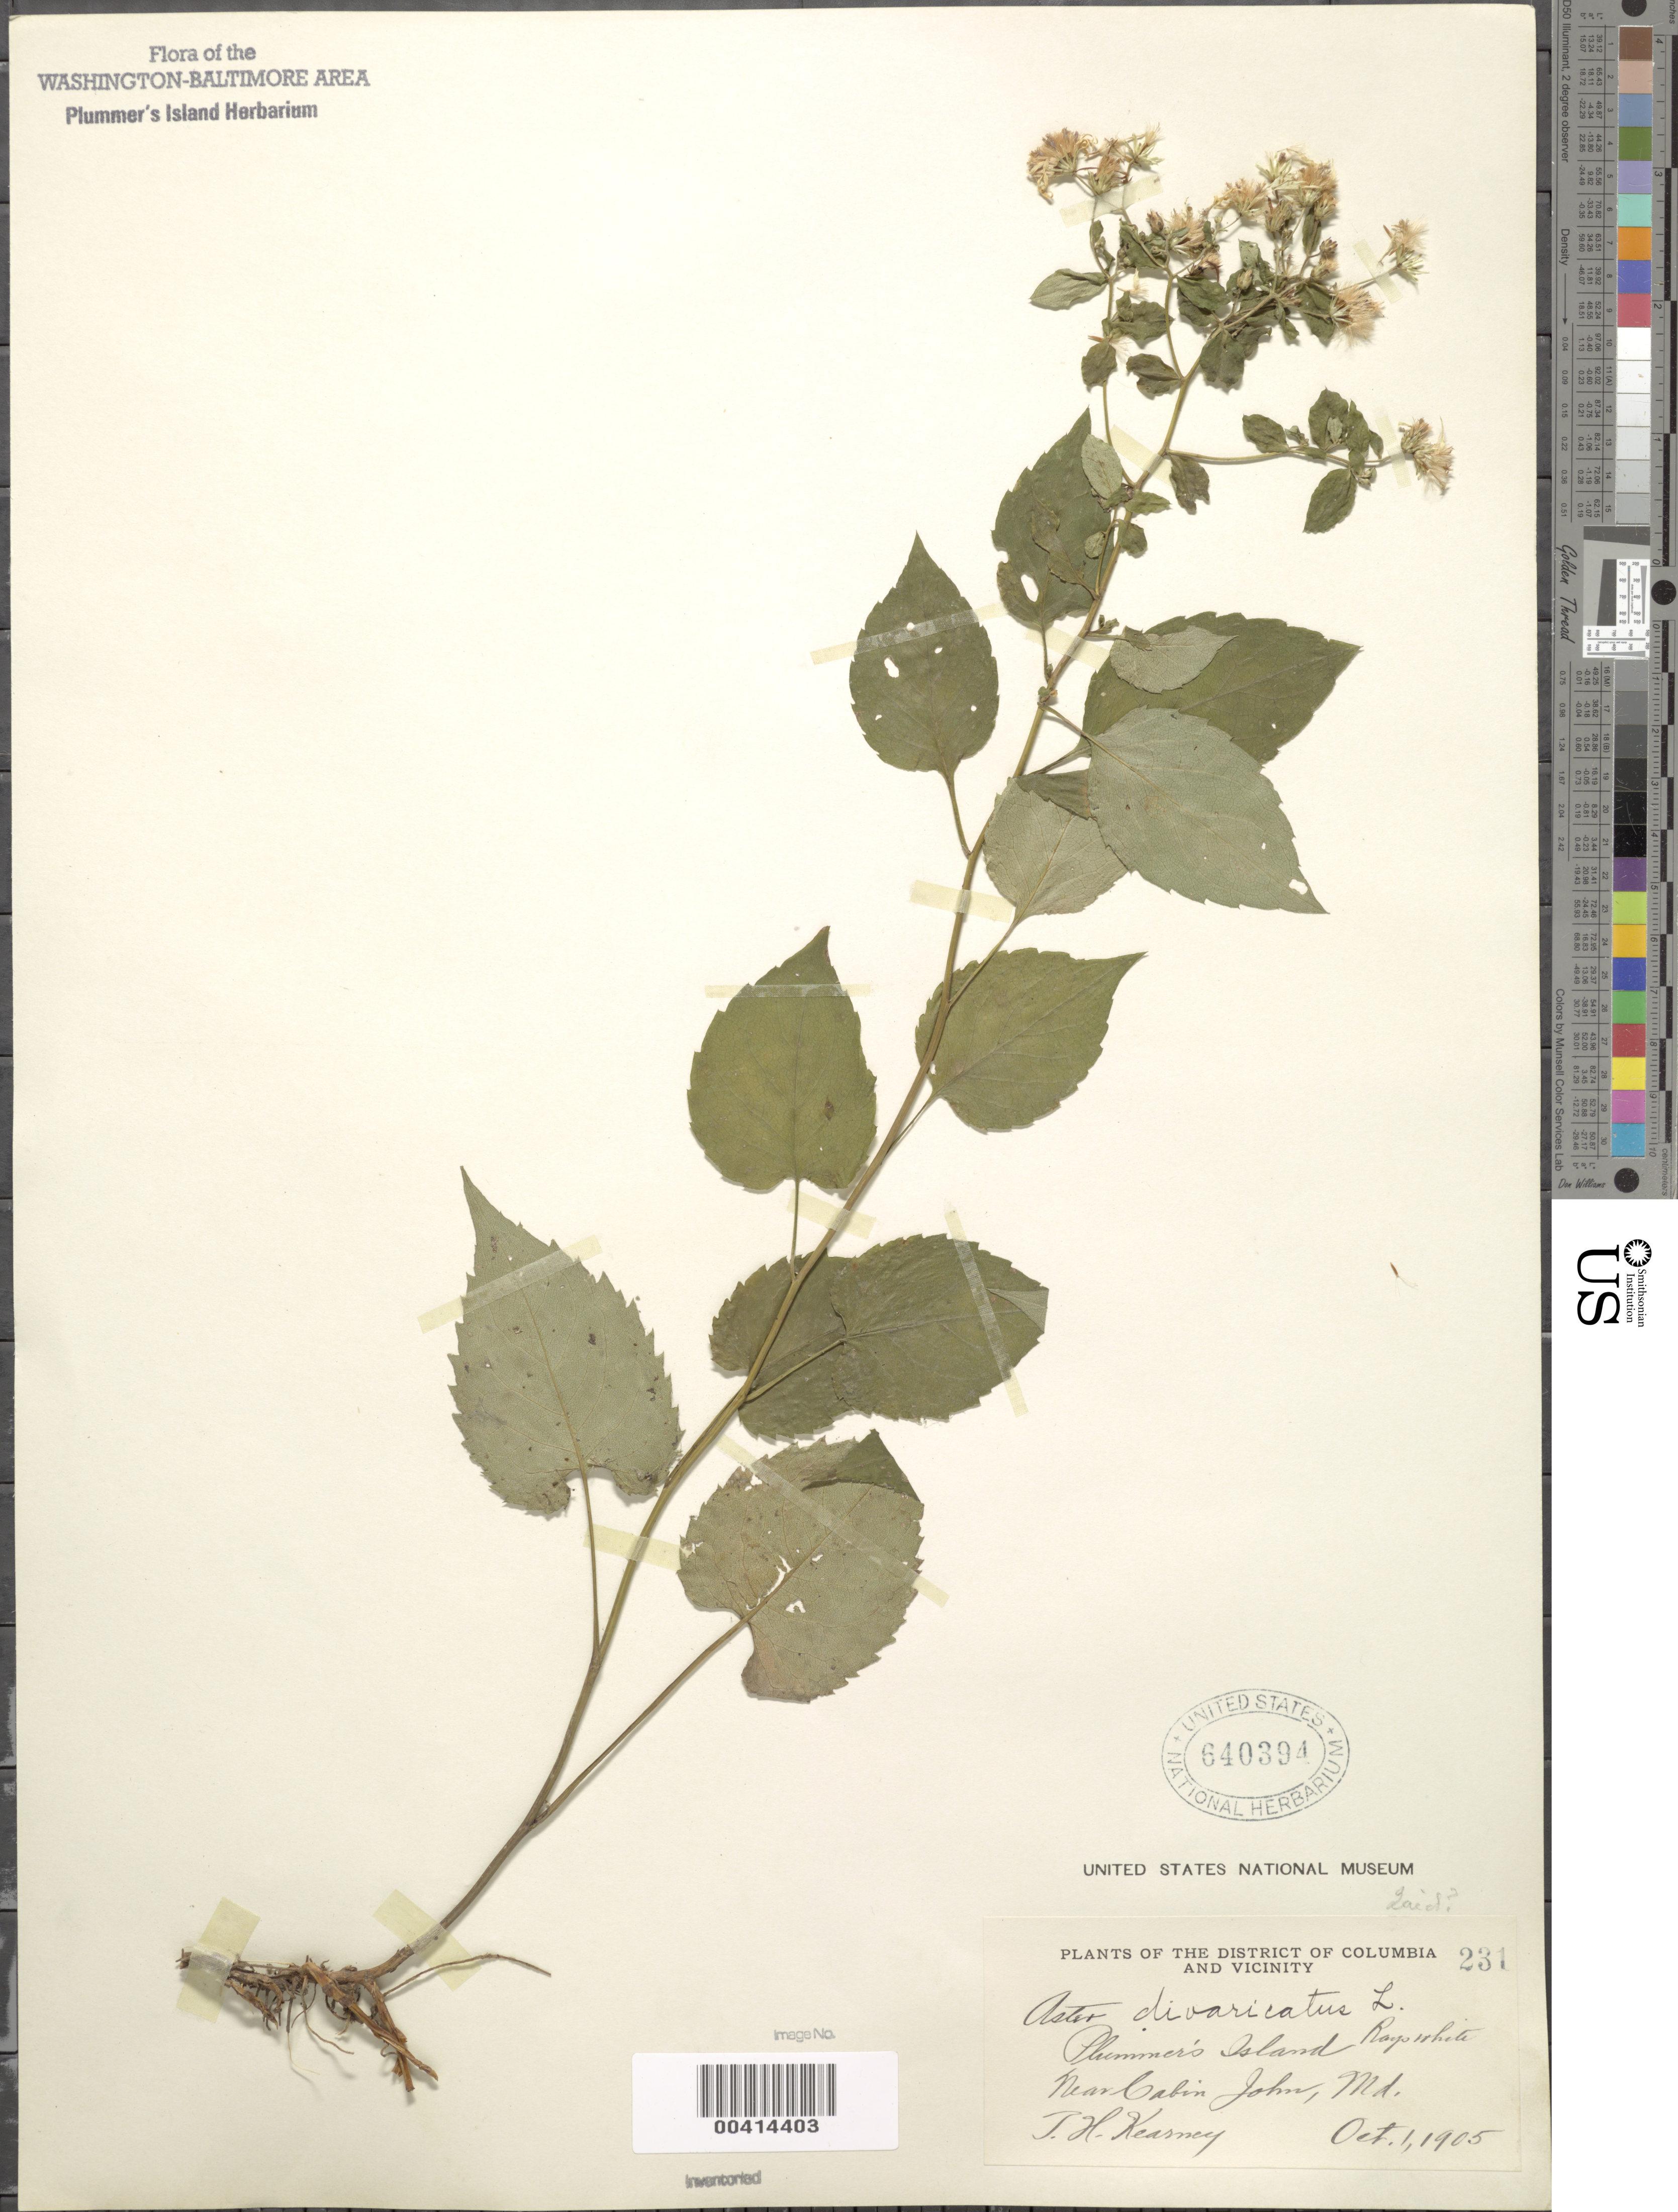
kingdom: Plantae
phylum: Tracheophyta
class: Magnoliopsida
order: Asterales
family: Asteraceae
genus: Eurybia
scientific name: Eurybia divaricata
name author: (L.) G.L. Nesom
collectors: T. H. Kearney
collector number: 231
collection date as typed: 01 Oct 1905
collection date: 1905-10-01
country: United States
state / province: Maryland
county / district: Montgomery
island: Plummers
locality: Plummer's Island C. & O. Canal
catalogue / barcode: US 640394